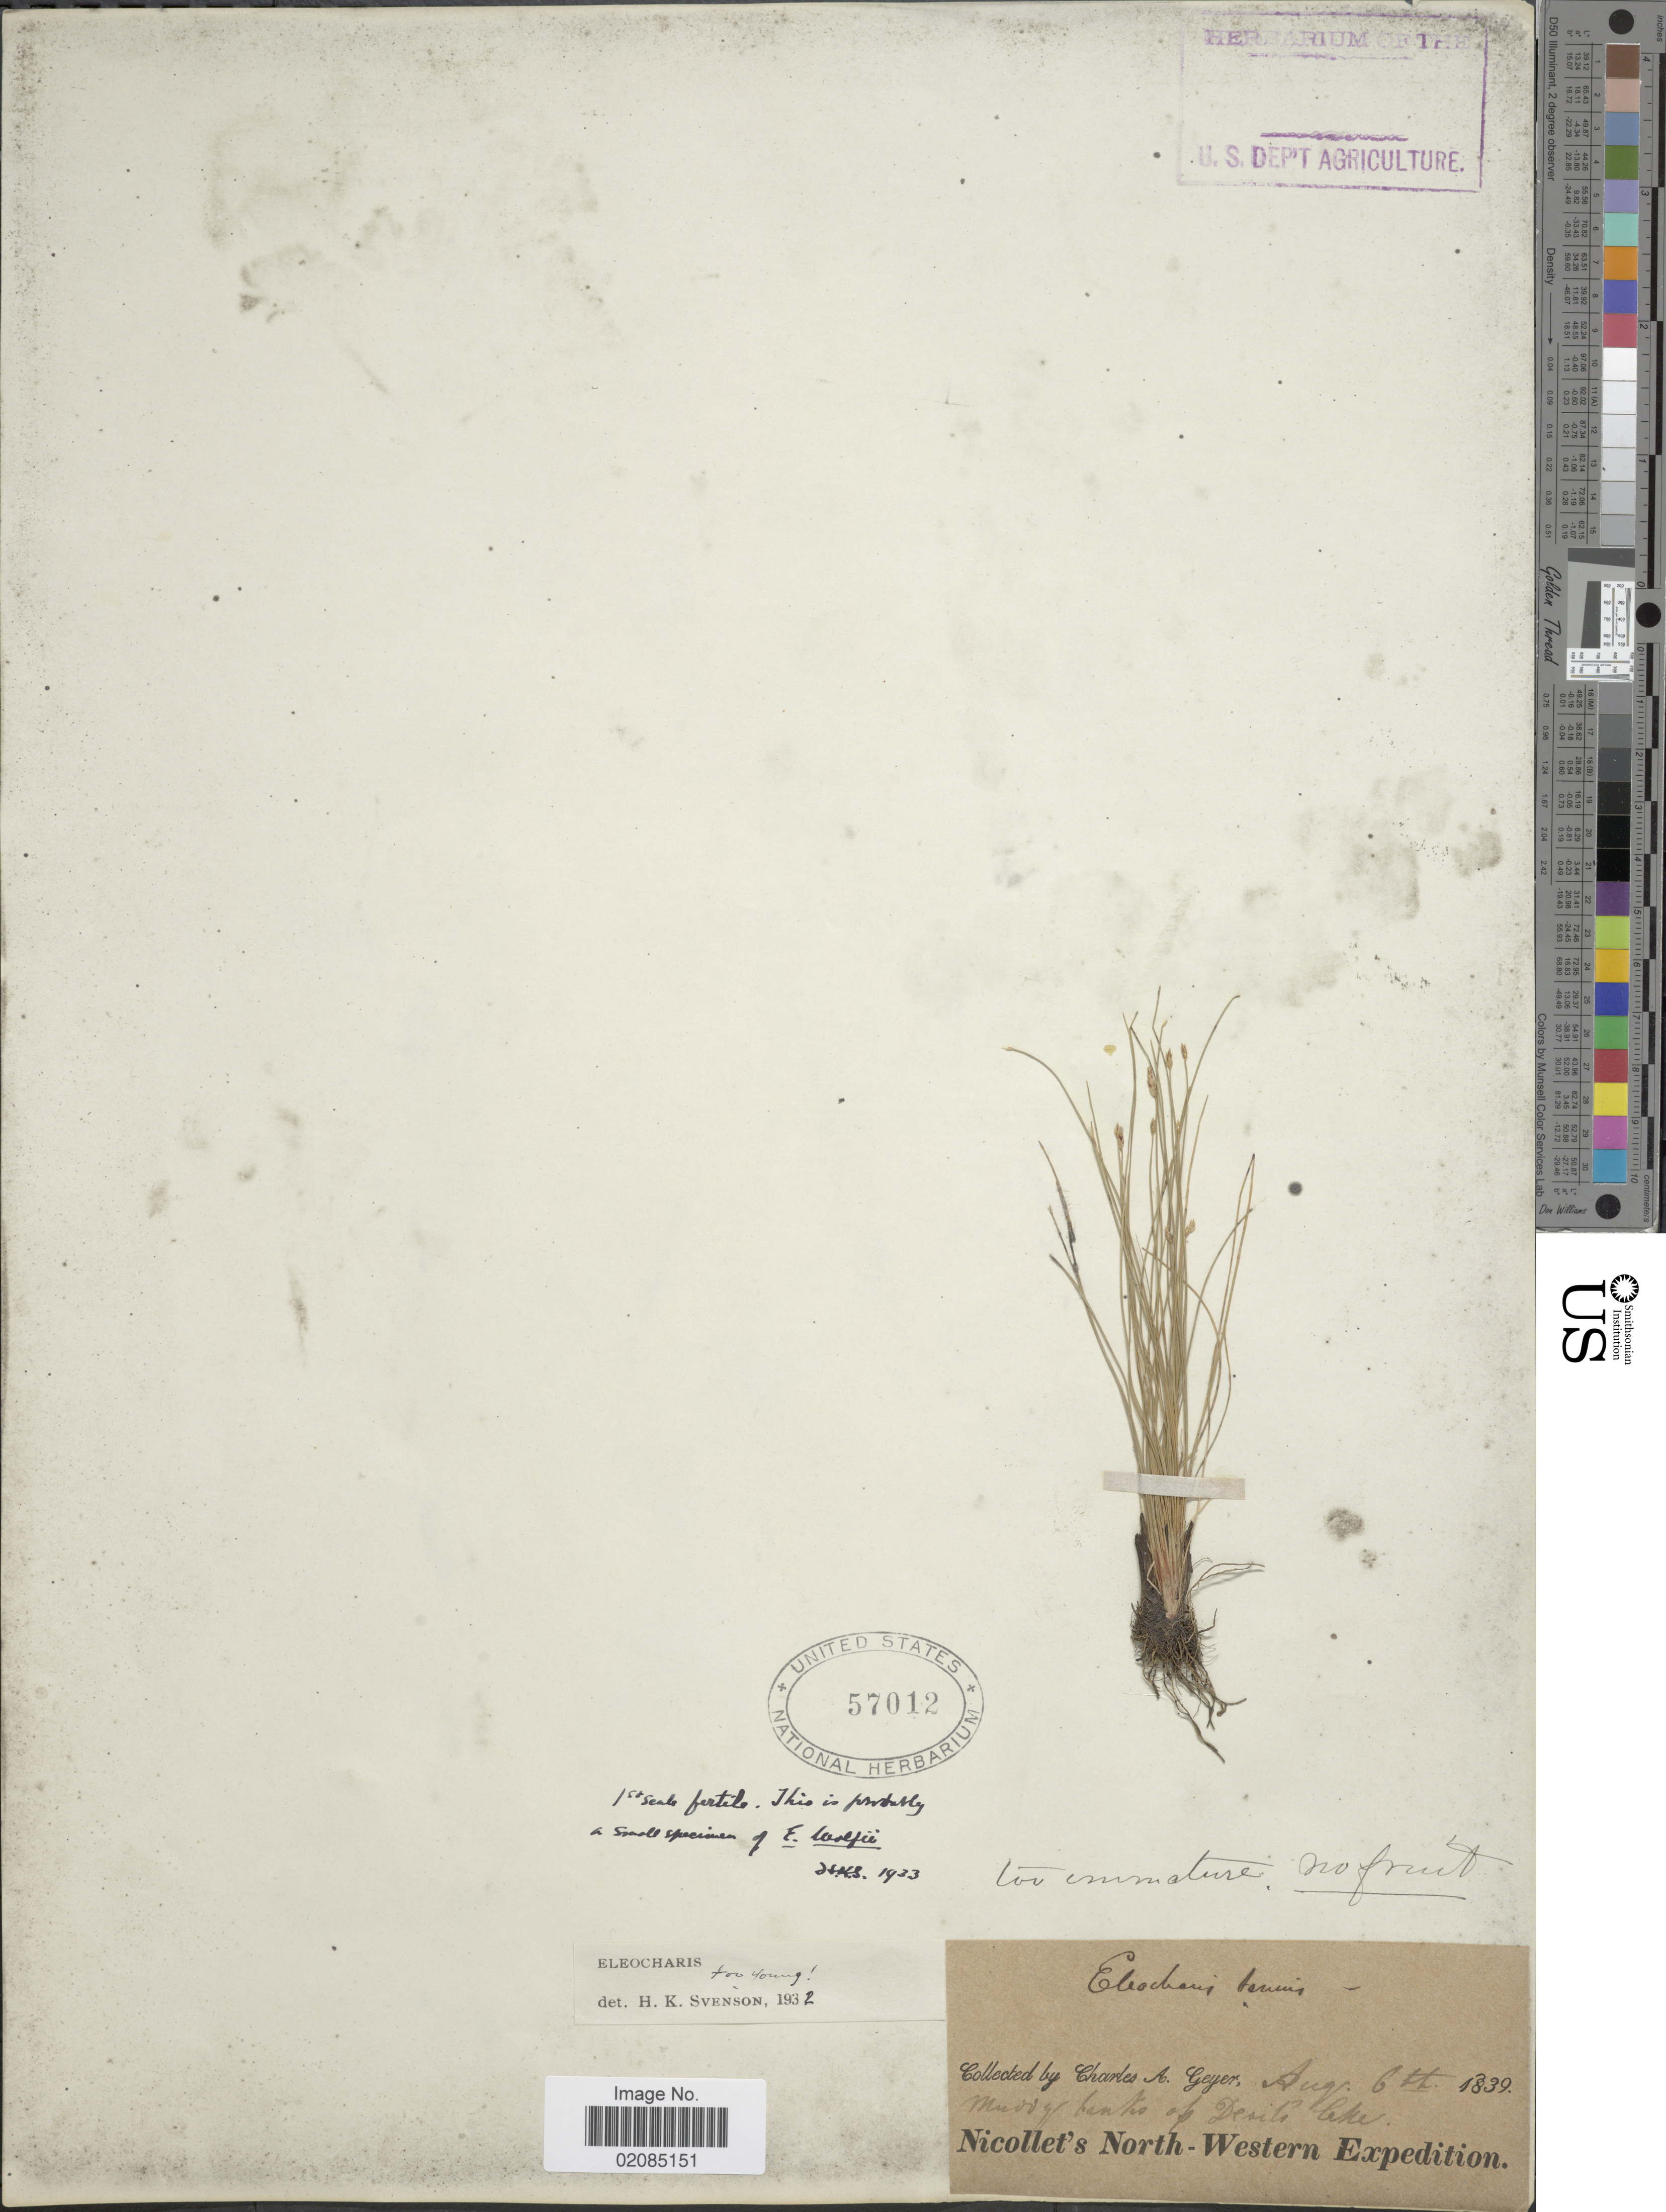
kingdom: Plantae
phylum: Tracheophyta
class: Liliopsida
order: Poales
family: Cyperaceae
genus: Eleocharis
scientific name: Eleocharis wolfii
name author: (A. Gray) A. Gray ex Britton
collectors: C. A. Geyer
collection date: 1839-08-06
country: United States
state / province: North Dakota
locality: Muddy banks of Devils Lake, North-Western.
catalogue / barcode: US 57012